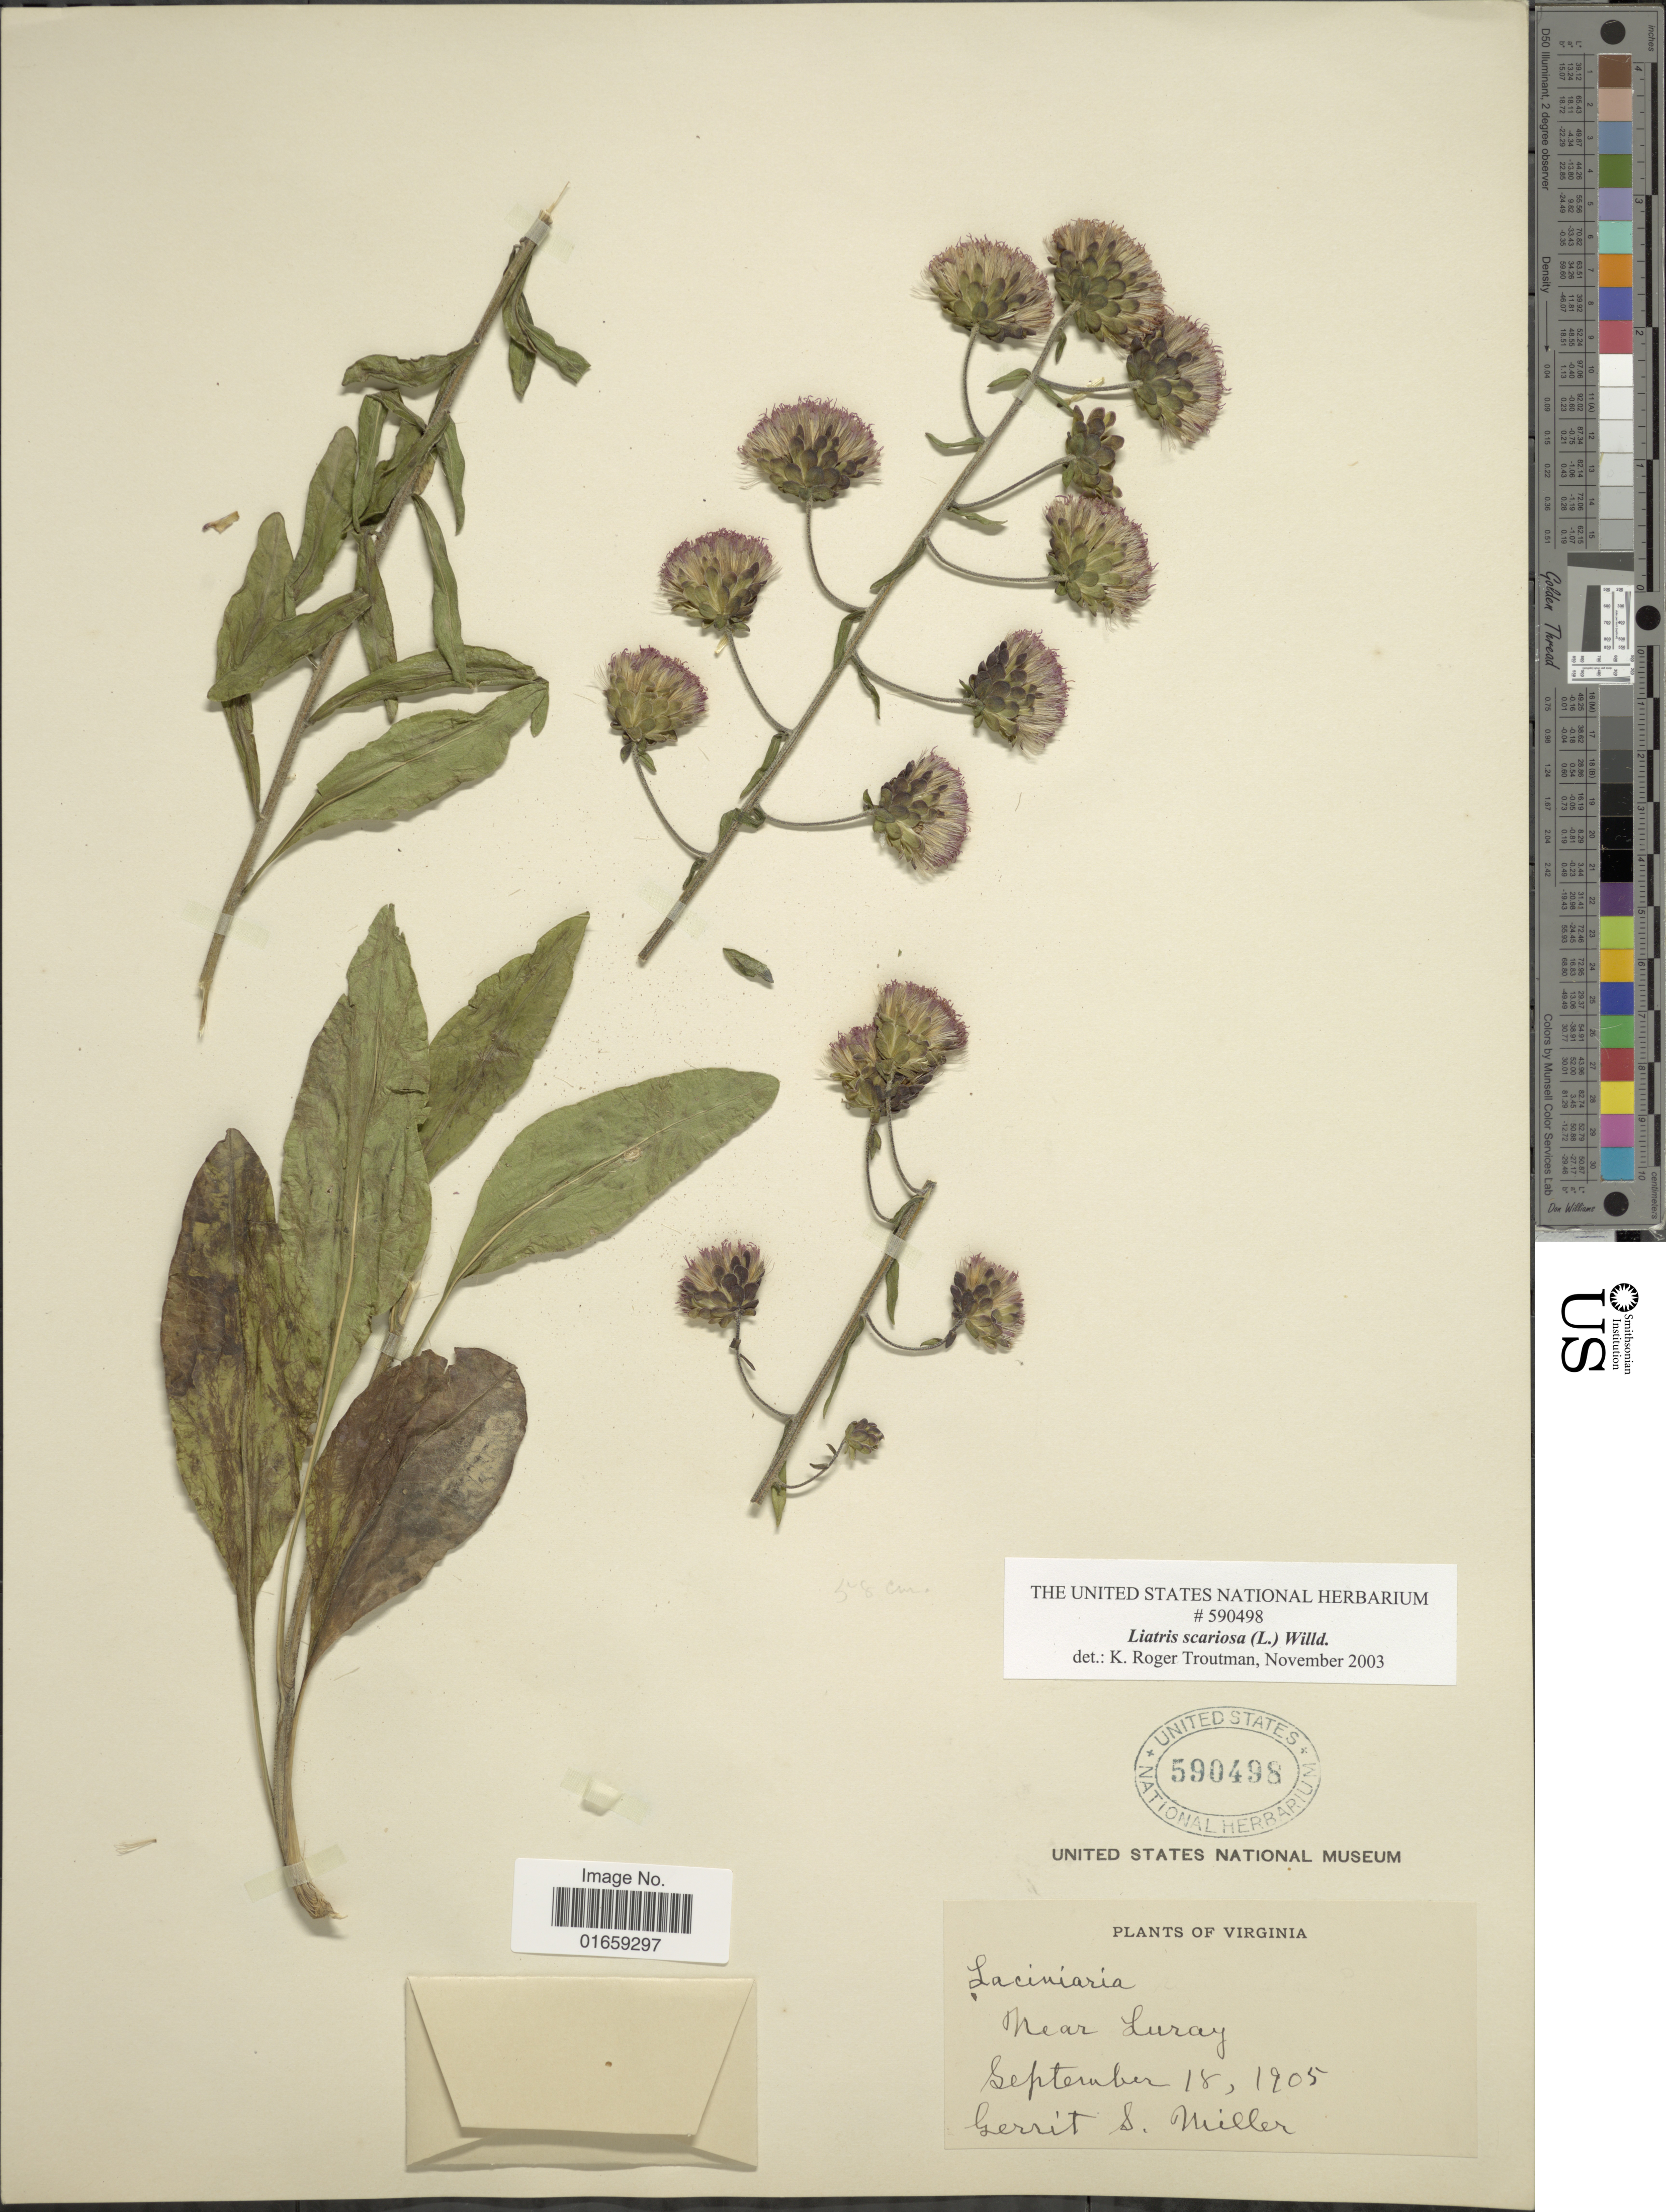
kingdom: Plantae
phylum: Tracheophyta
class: Magnoliopsida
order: Asterales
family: Asteraceae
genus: Liatris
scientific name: Liatris scariosa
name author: (L.) Willd.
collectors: G. S. Miller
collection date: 1905-09-18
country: United States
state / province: Virginia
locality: Near Luray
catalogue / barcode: US 590498